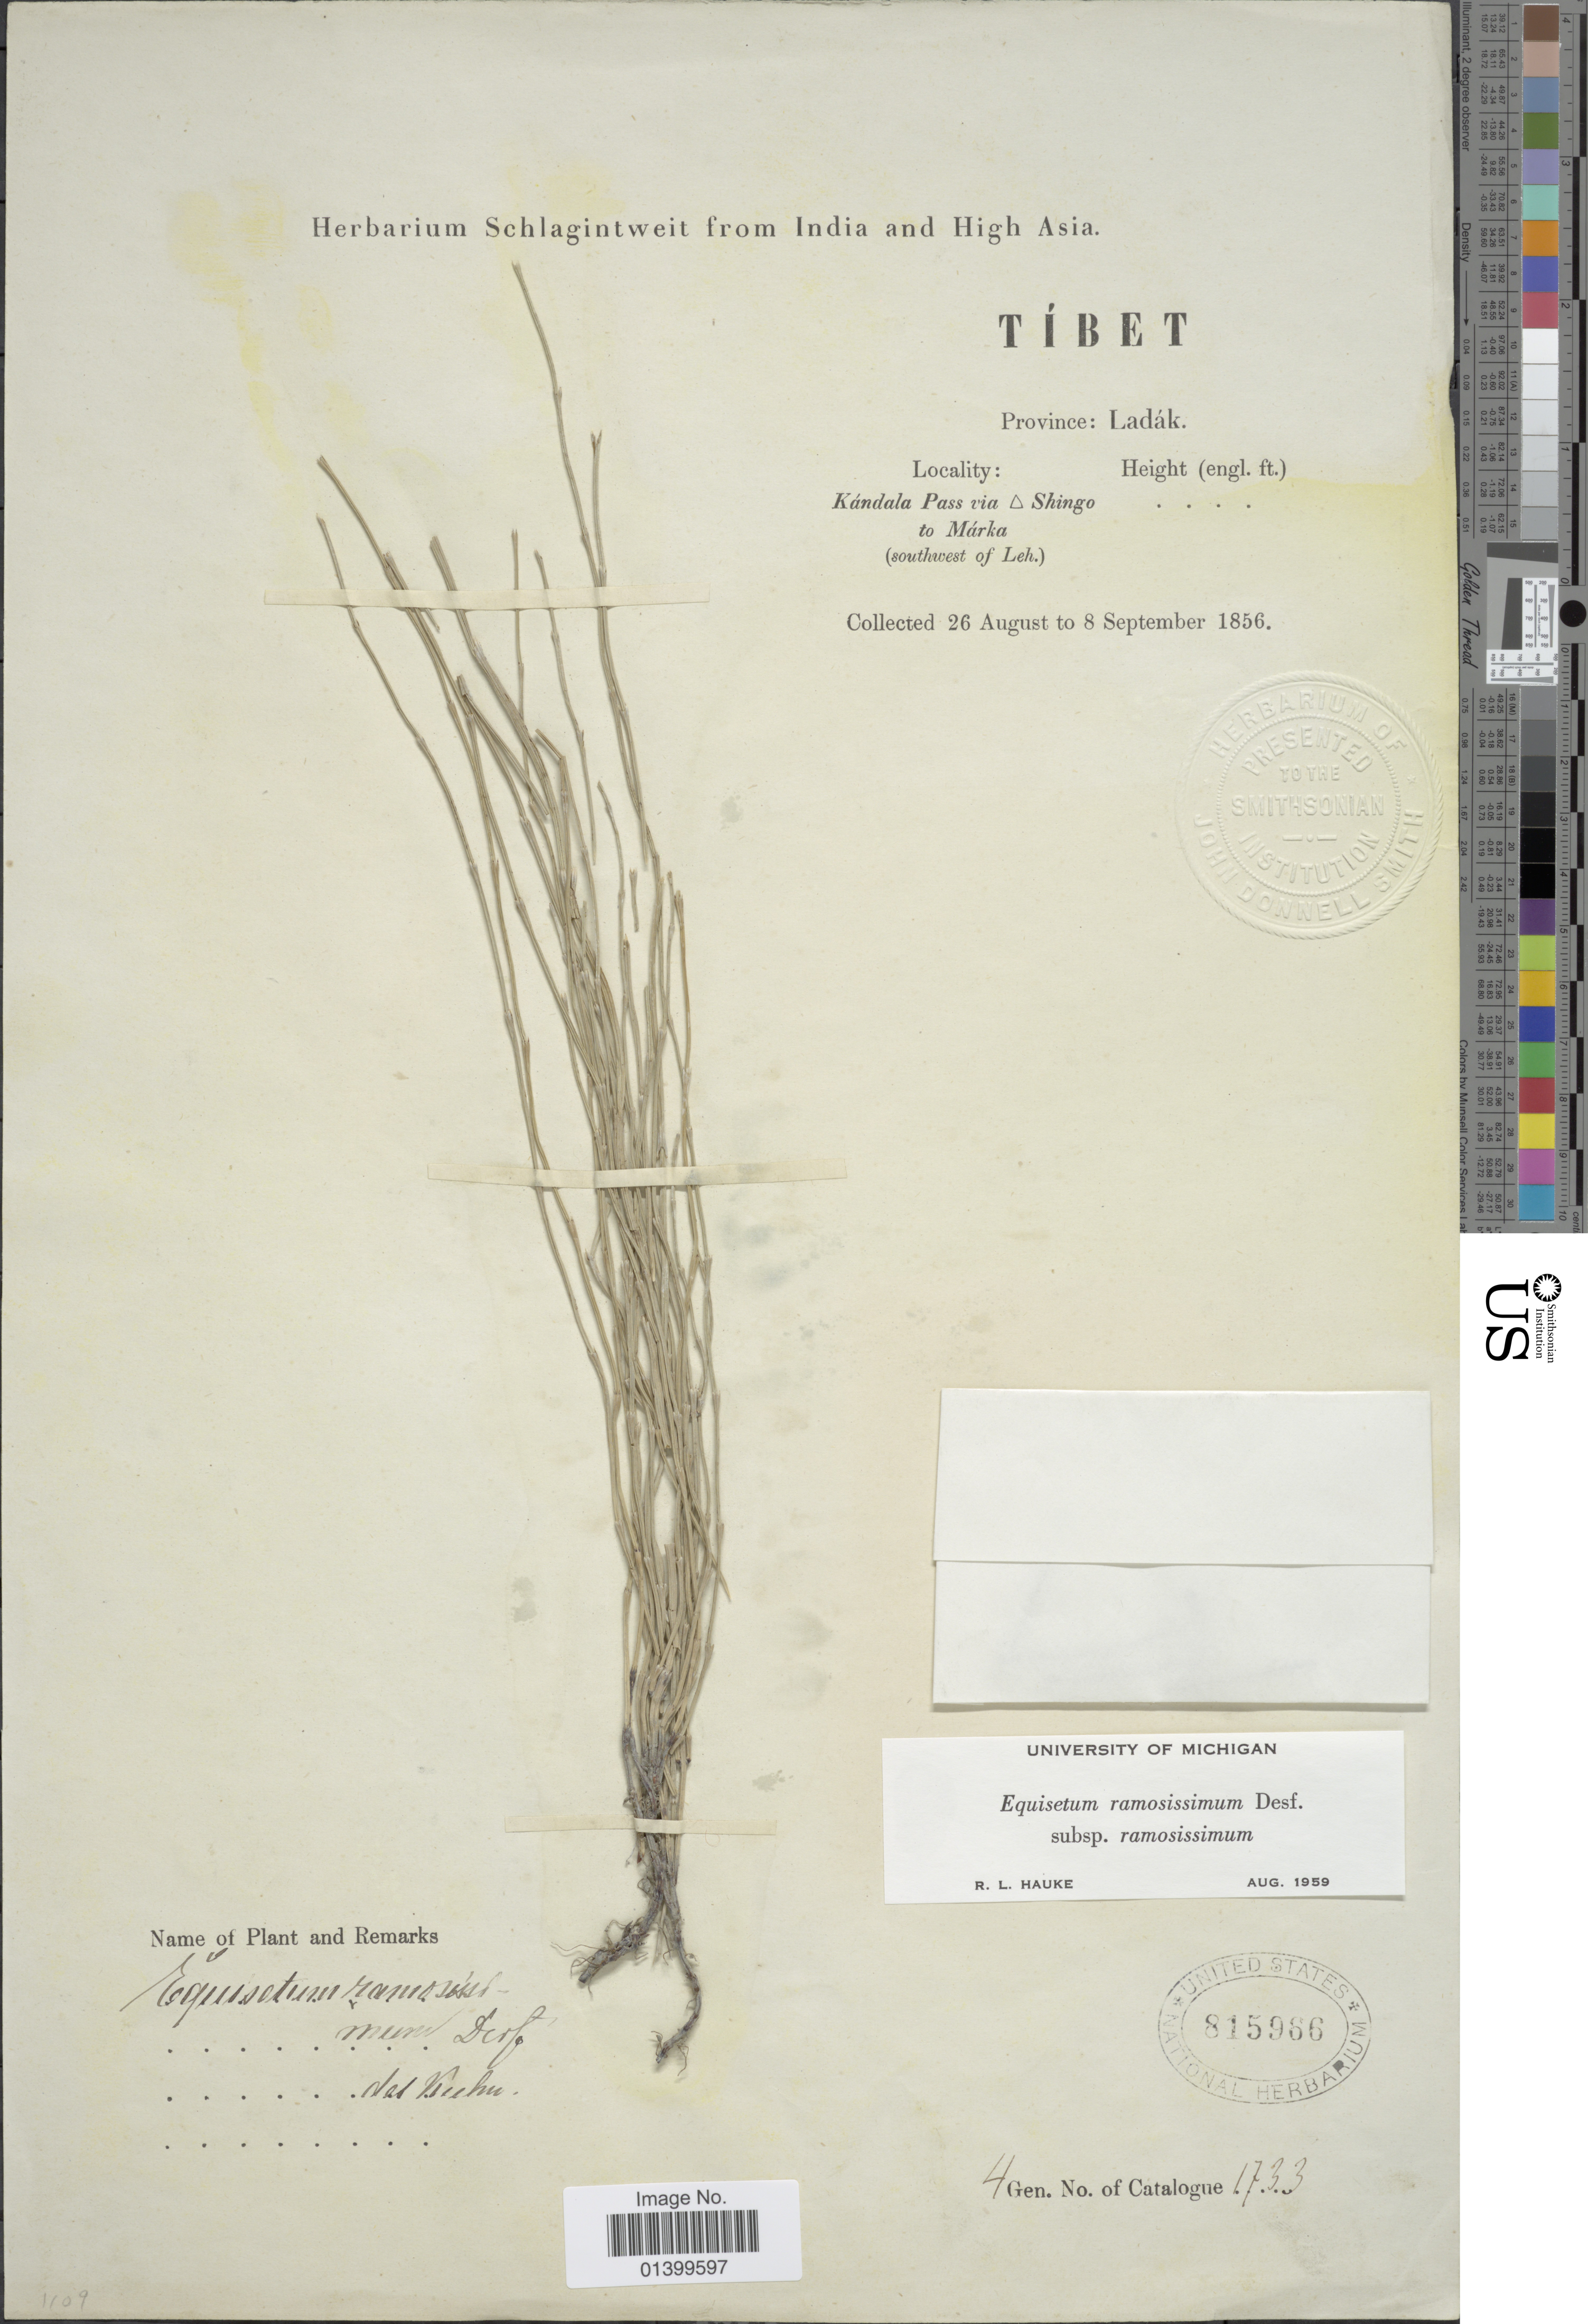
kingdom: Plantae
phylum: Tracheophyta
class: Polypodiopsida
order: Equisetales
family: Equisetaceae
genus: Equisetum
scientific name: Equisetum ramosissimum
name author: Desf.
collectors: ex herb. Rosenstock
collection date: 1856-08-26/1856-09-08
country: India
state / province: Ladakh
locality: From India and High Asia. Tíbet. Province: Ladák. Kándala Pass via Shingo to Márka (southwest of Leh.)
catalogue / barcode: US 815966